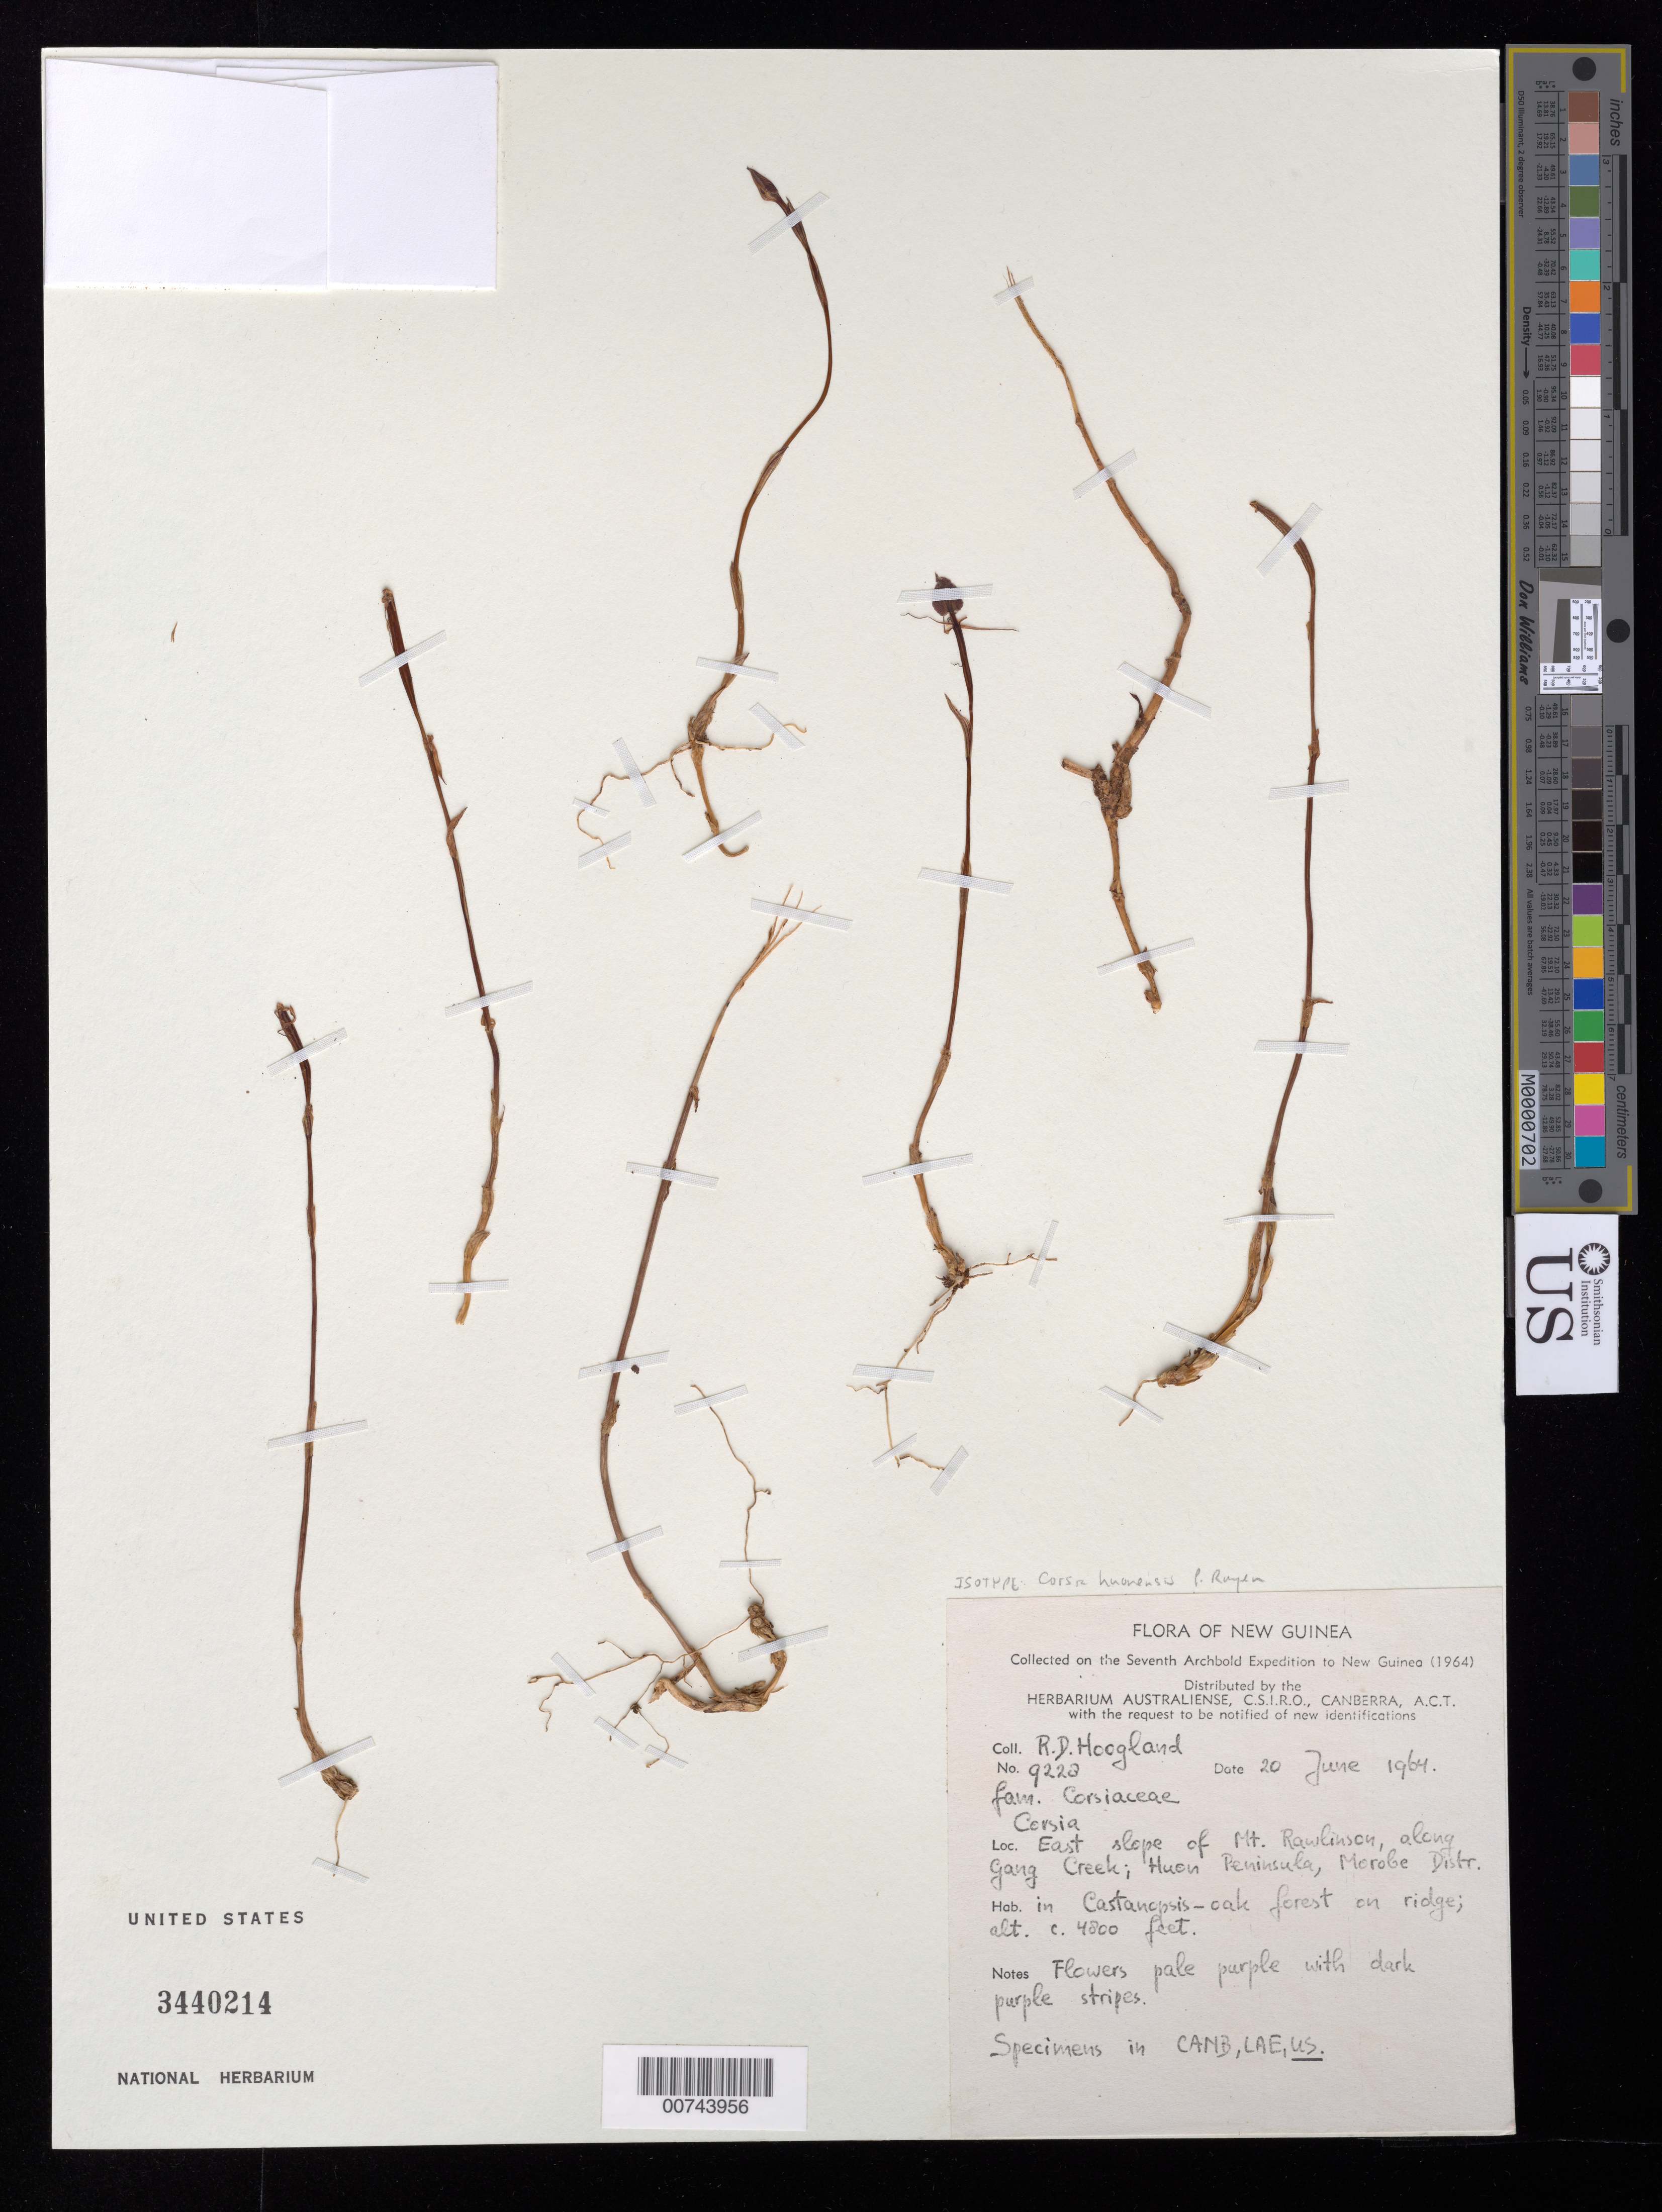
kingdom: Plantae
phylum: Tracheophyta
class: Liliopsida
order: Liliales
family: Corsiaceae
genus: Corsia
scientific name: Corsia huonensis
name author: P. Royen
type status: Isotype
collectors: R. D. Hoogland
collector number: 9228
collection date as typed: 20 Jun 1964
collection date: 1964-06-20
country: Papua New Guinea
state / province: Morobe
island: New Guinea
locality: Huon peninsula, E slope of Mt. Rawlinson along Gang Creek.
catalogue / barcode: US 3440214